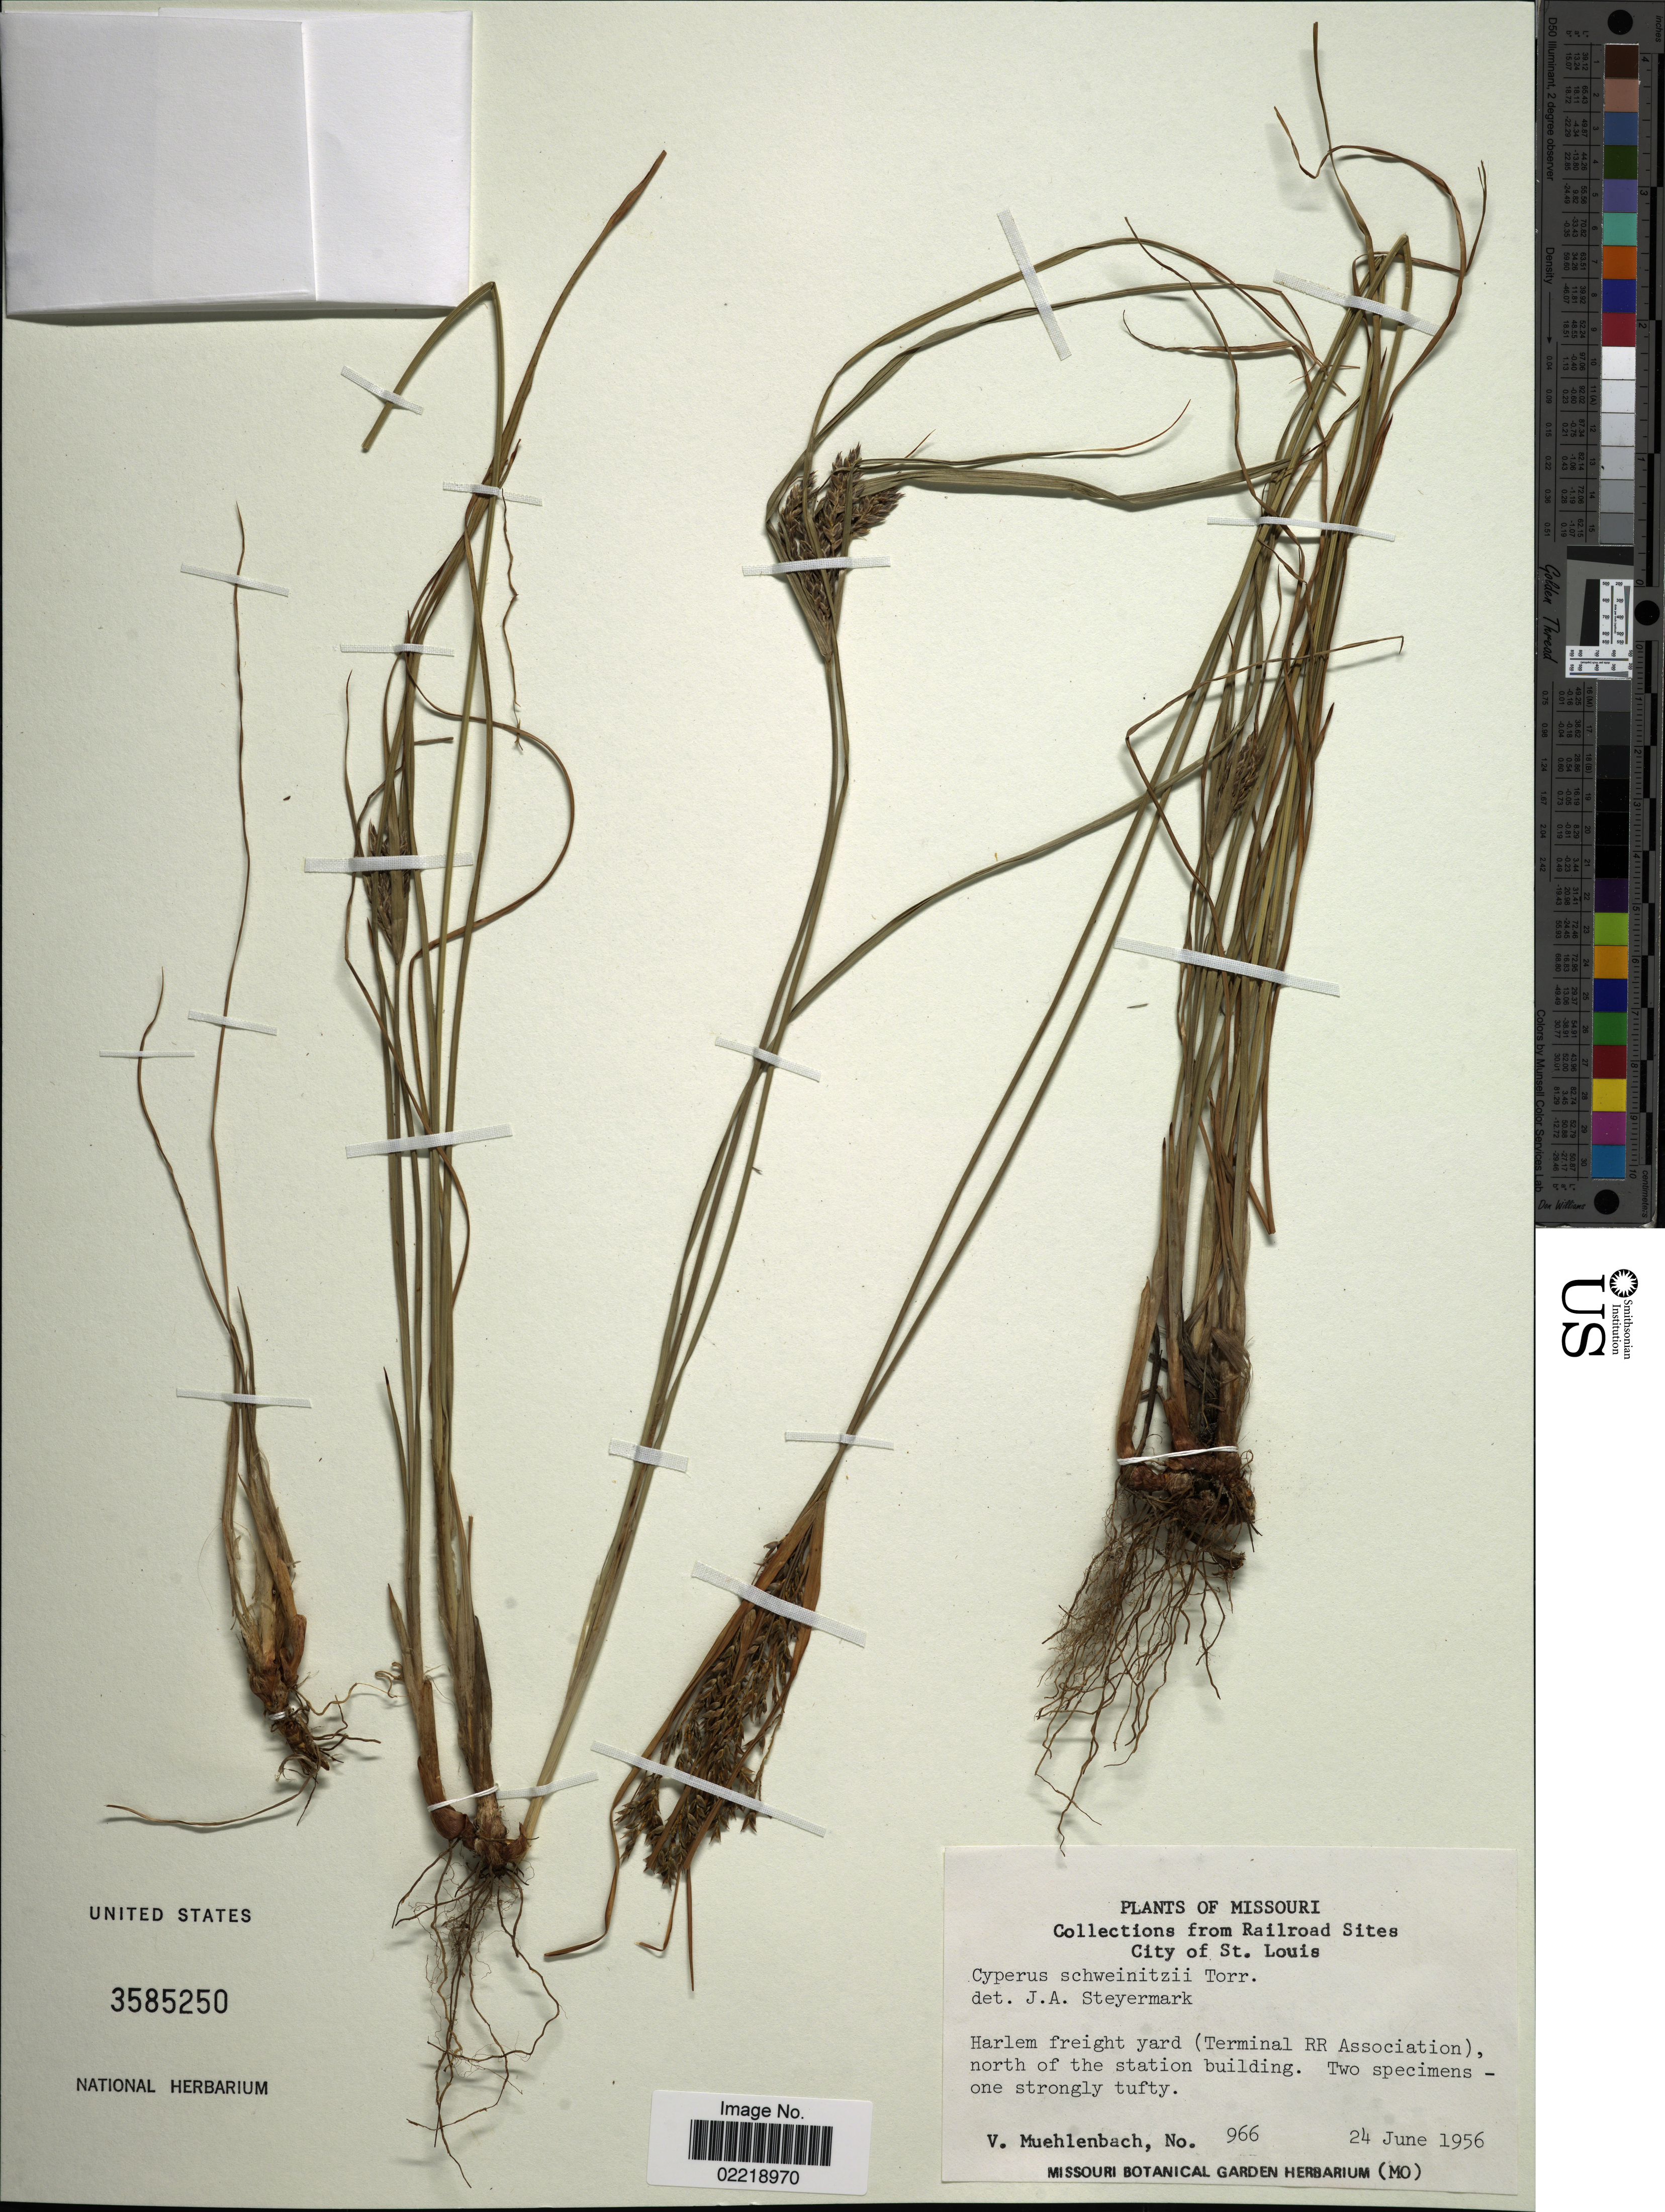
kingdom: Plantae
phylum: Tracheophyta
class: Liliopsida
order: Poales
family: Cyperaceae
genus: Cyperus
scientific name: Cyperus schweinitzii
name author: Torr.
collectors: V. Muehlenbach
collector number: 966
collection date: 1956-06-24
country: United States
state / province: Missouri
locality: Railroad Sites, City of St Louis, Harlem freight yard (Terminal RR Association), north of the station bulding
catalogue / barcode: US 3585250